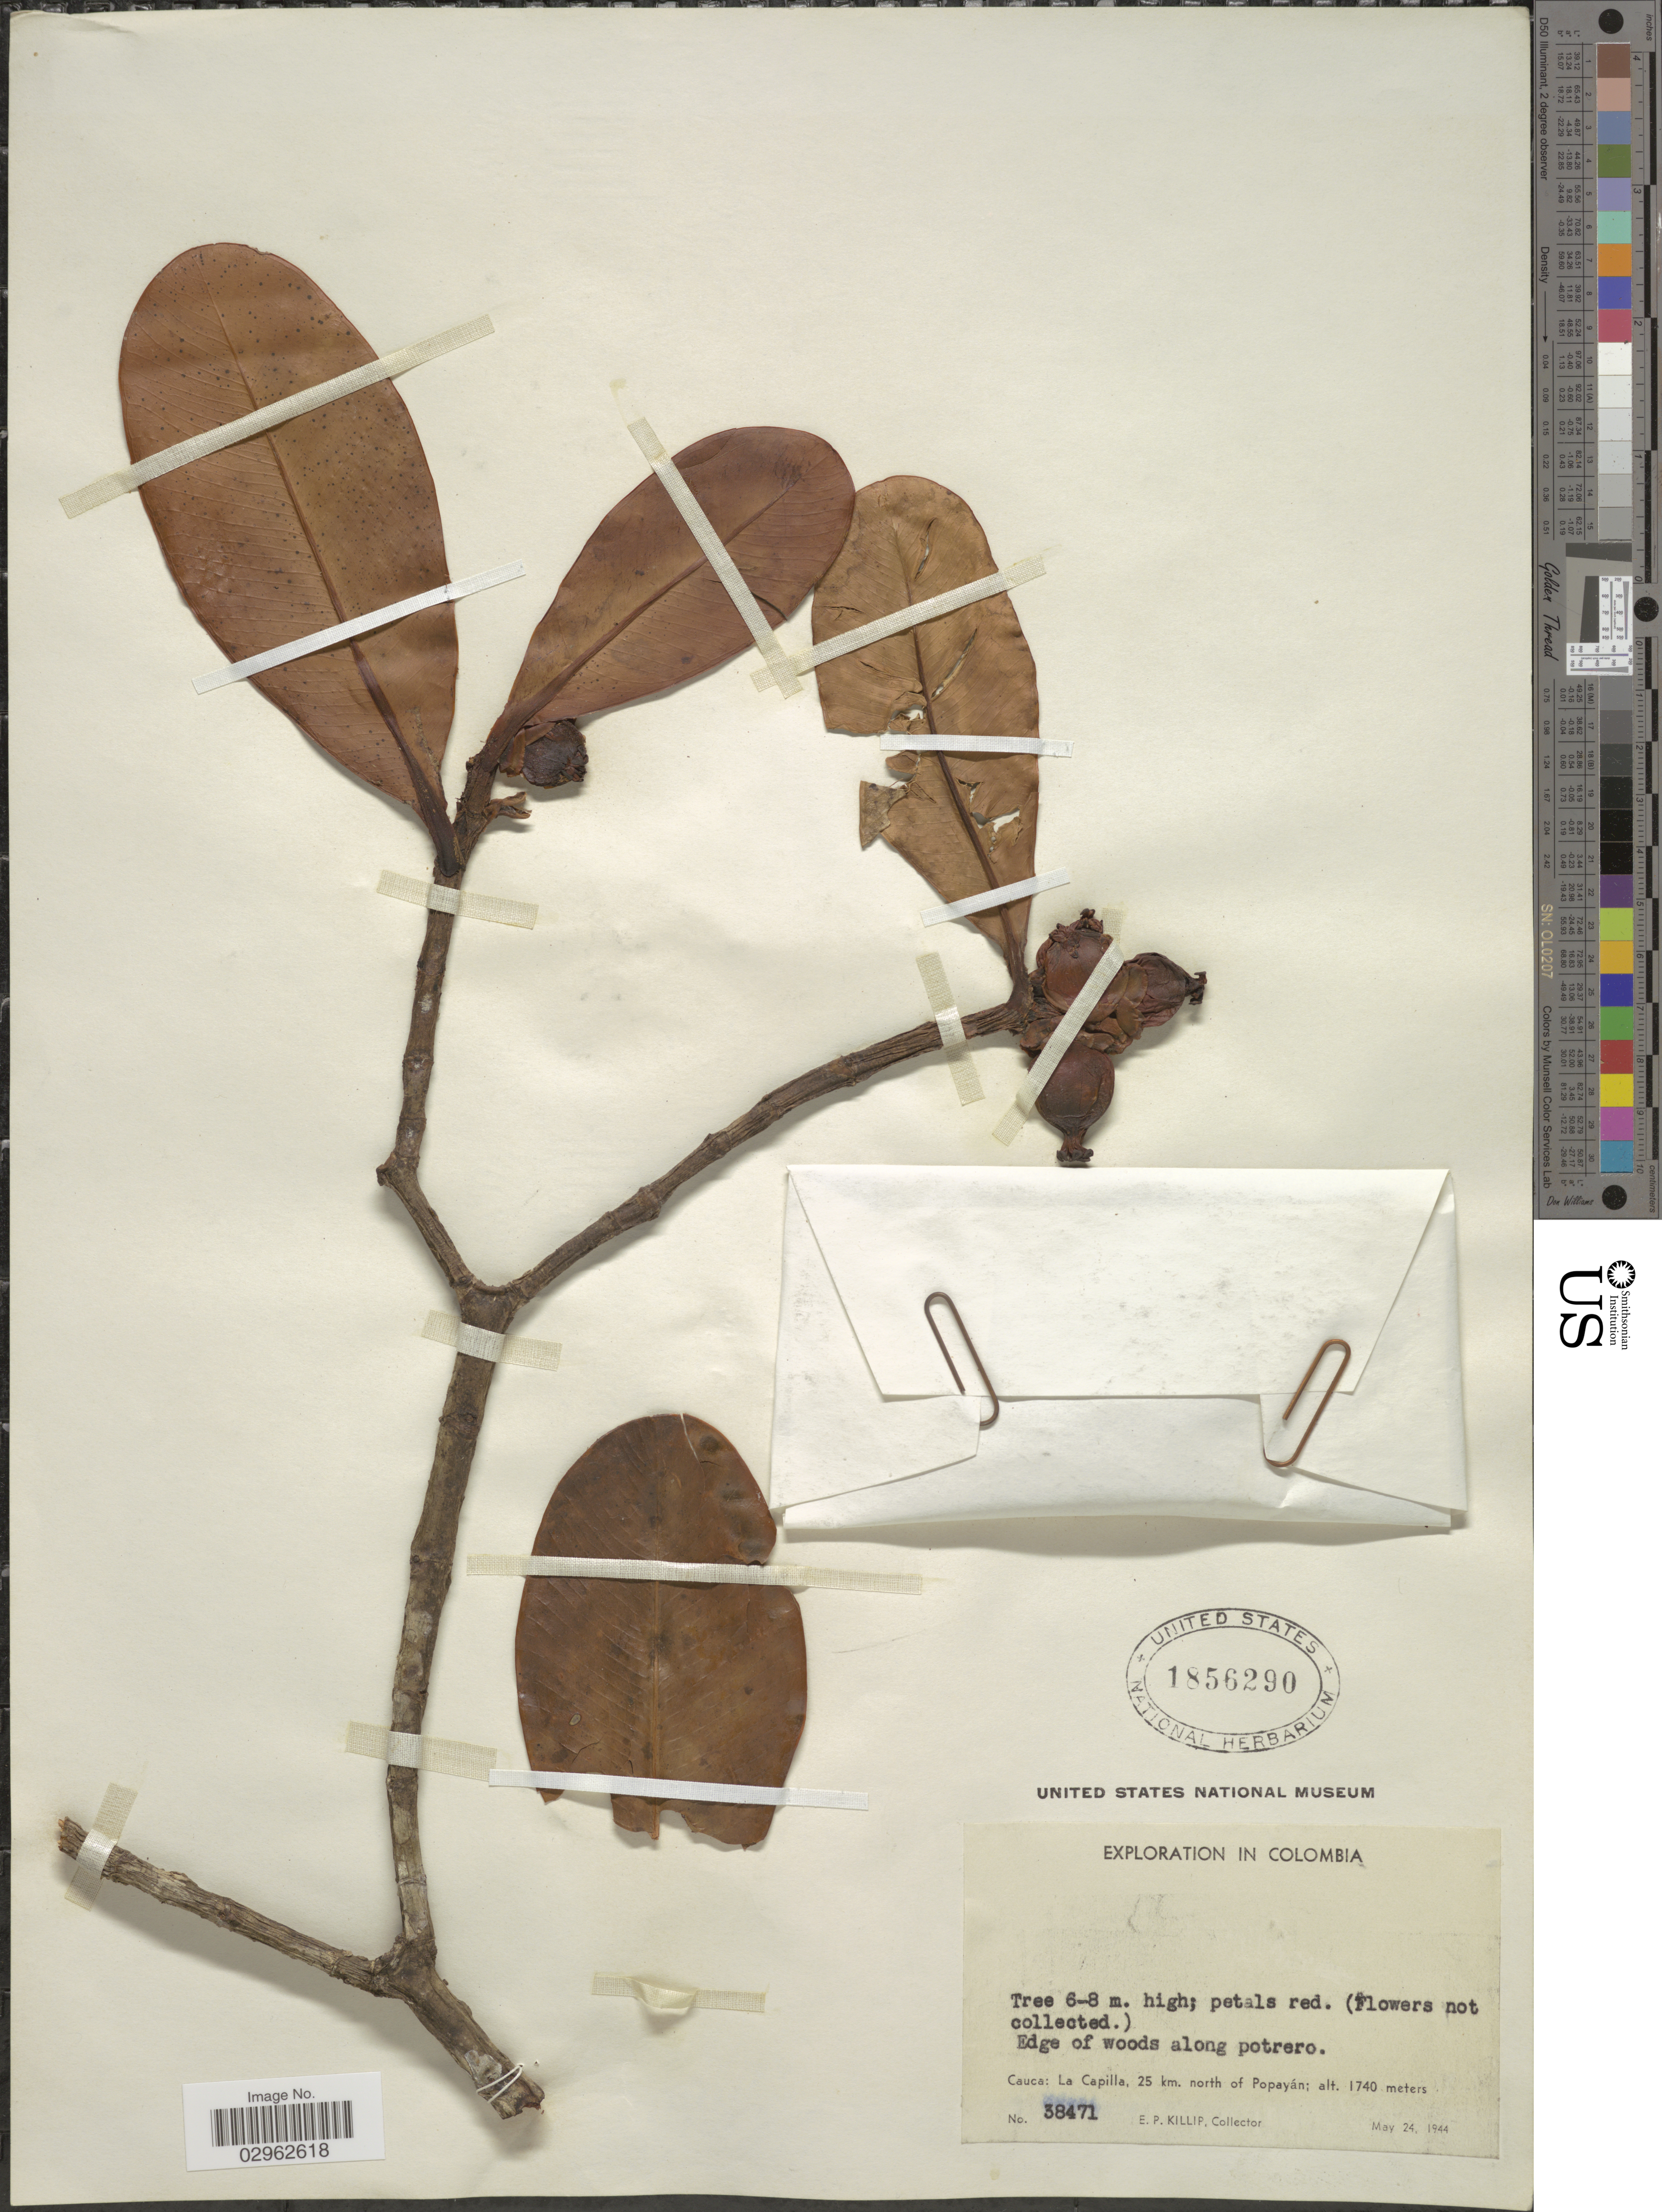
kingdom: Plantae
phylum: Tracheophyta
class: Magnoliopsida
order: Malpighiales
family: Clusiaceae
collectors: E. P. Killip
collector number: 38471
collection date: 1944-05-24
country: Colombia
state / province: Cauca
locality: Cauca: La Capilla, 25 km. north of Popayán, Edge of woods along potrero.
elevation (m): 1740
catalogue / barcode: US 1856290